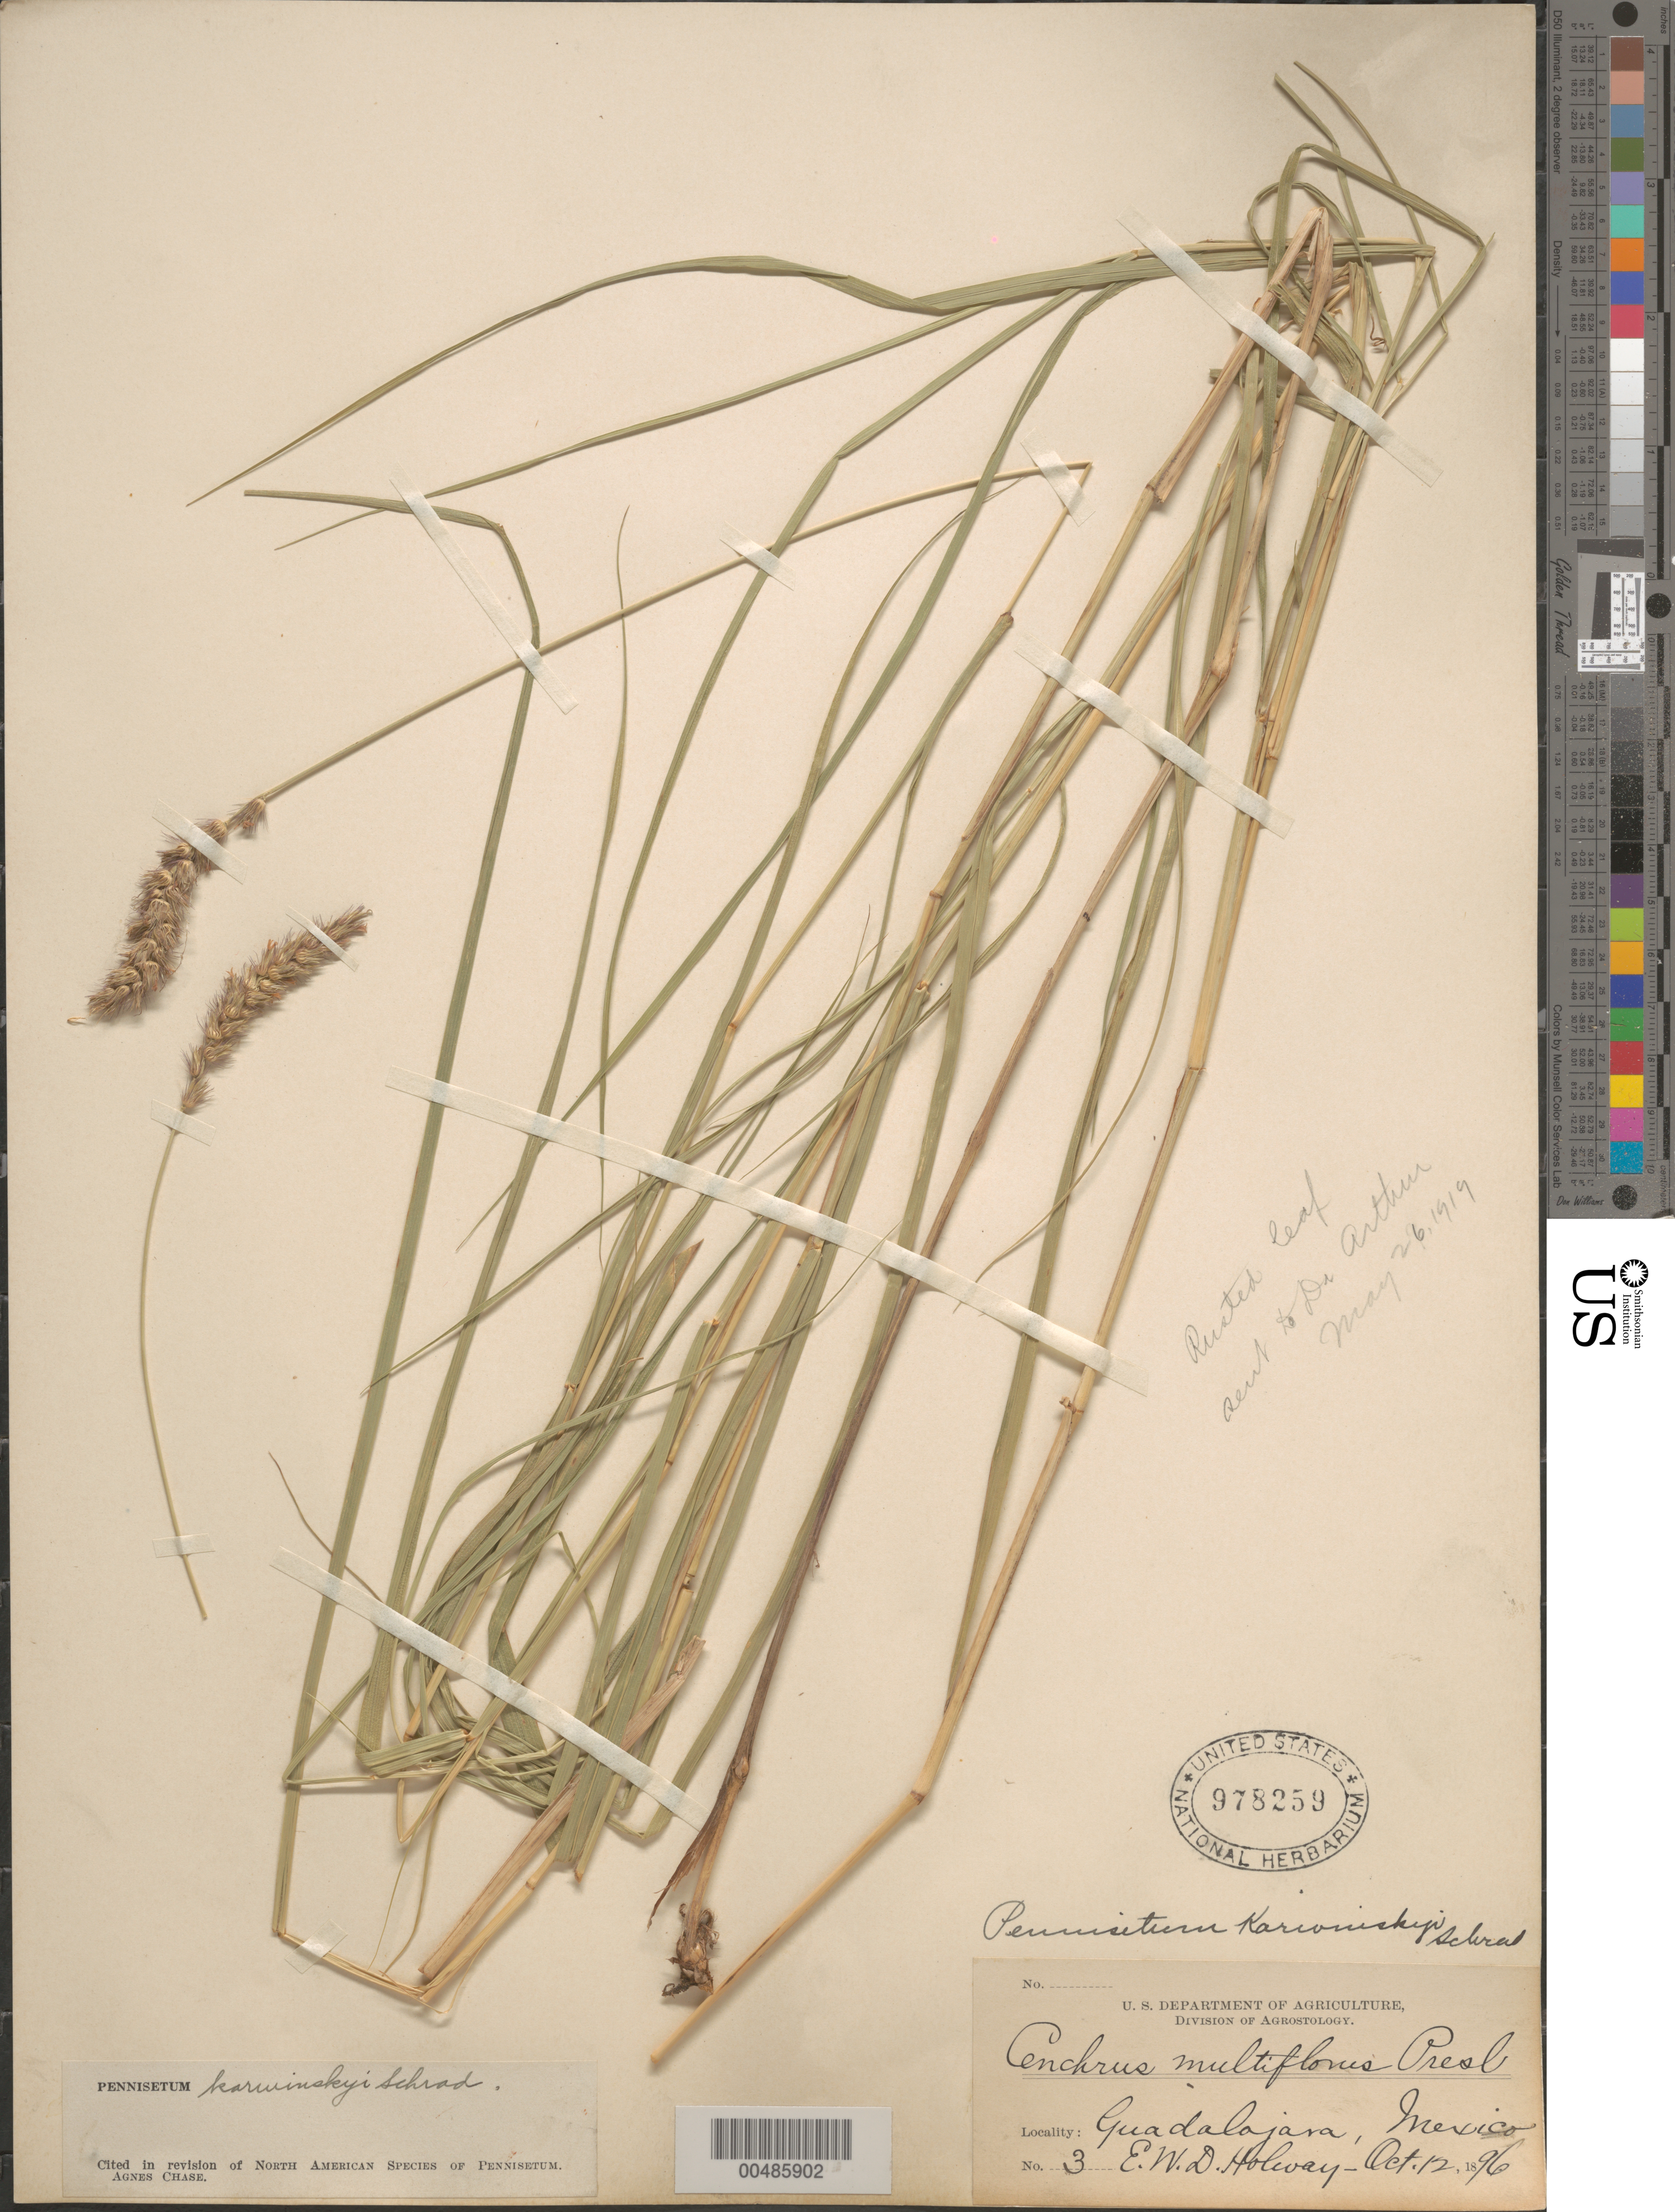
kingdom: Plantae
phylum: Tracheophyta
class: Liliopsida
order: Poales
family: Poaceae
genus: Cenchrus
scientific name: Cenchrus multiflorus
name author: C. Presl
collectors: E. W. D. Holway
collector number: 3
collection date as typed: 12 Oct 1896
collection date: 1896-10-12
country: Mexico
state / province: Jalisco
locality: Guadalajara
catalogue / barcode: US 978259